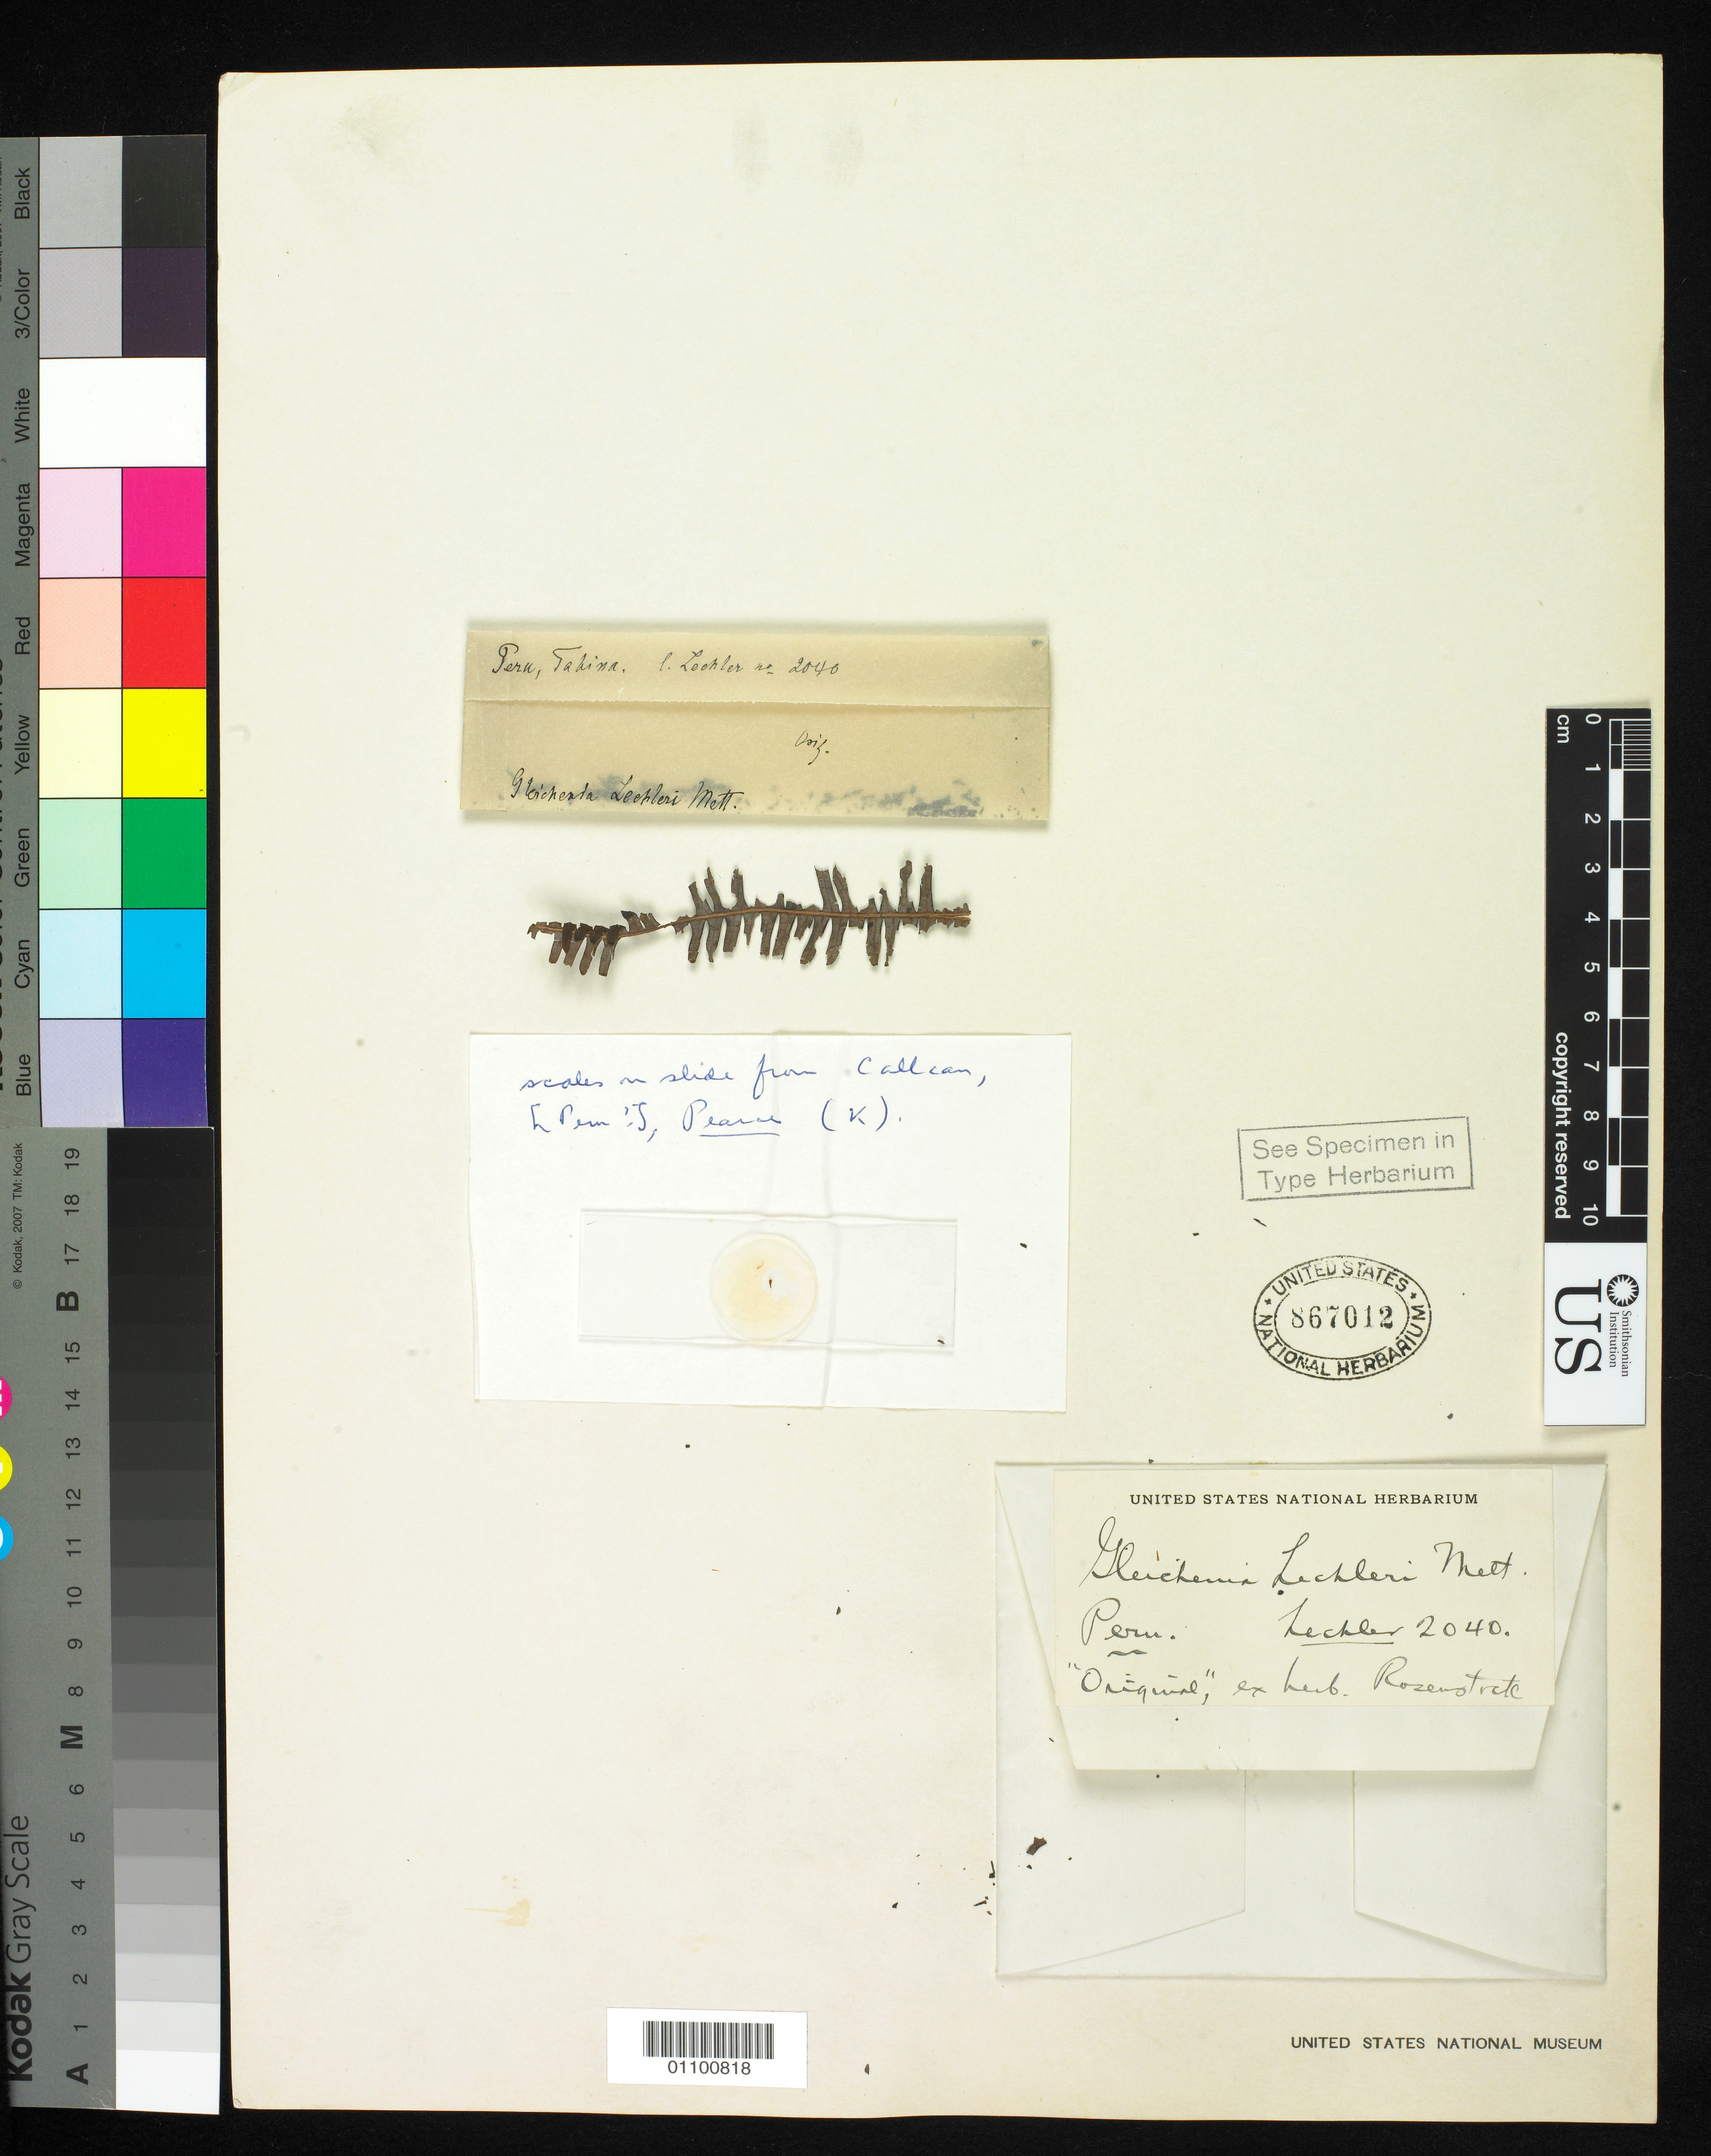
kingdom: Plantae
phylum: Tracheophyta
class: Polypodiopsida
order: Gleicheniales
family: Gleicheniaceae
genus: Gleichenia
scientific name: Gleichenia lechleri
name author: Mett.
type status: Isotype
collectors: W. Lechler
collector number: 2040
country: Peru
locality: Tabina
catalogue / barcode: US 867012